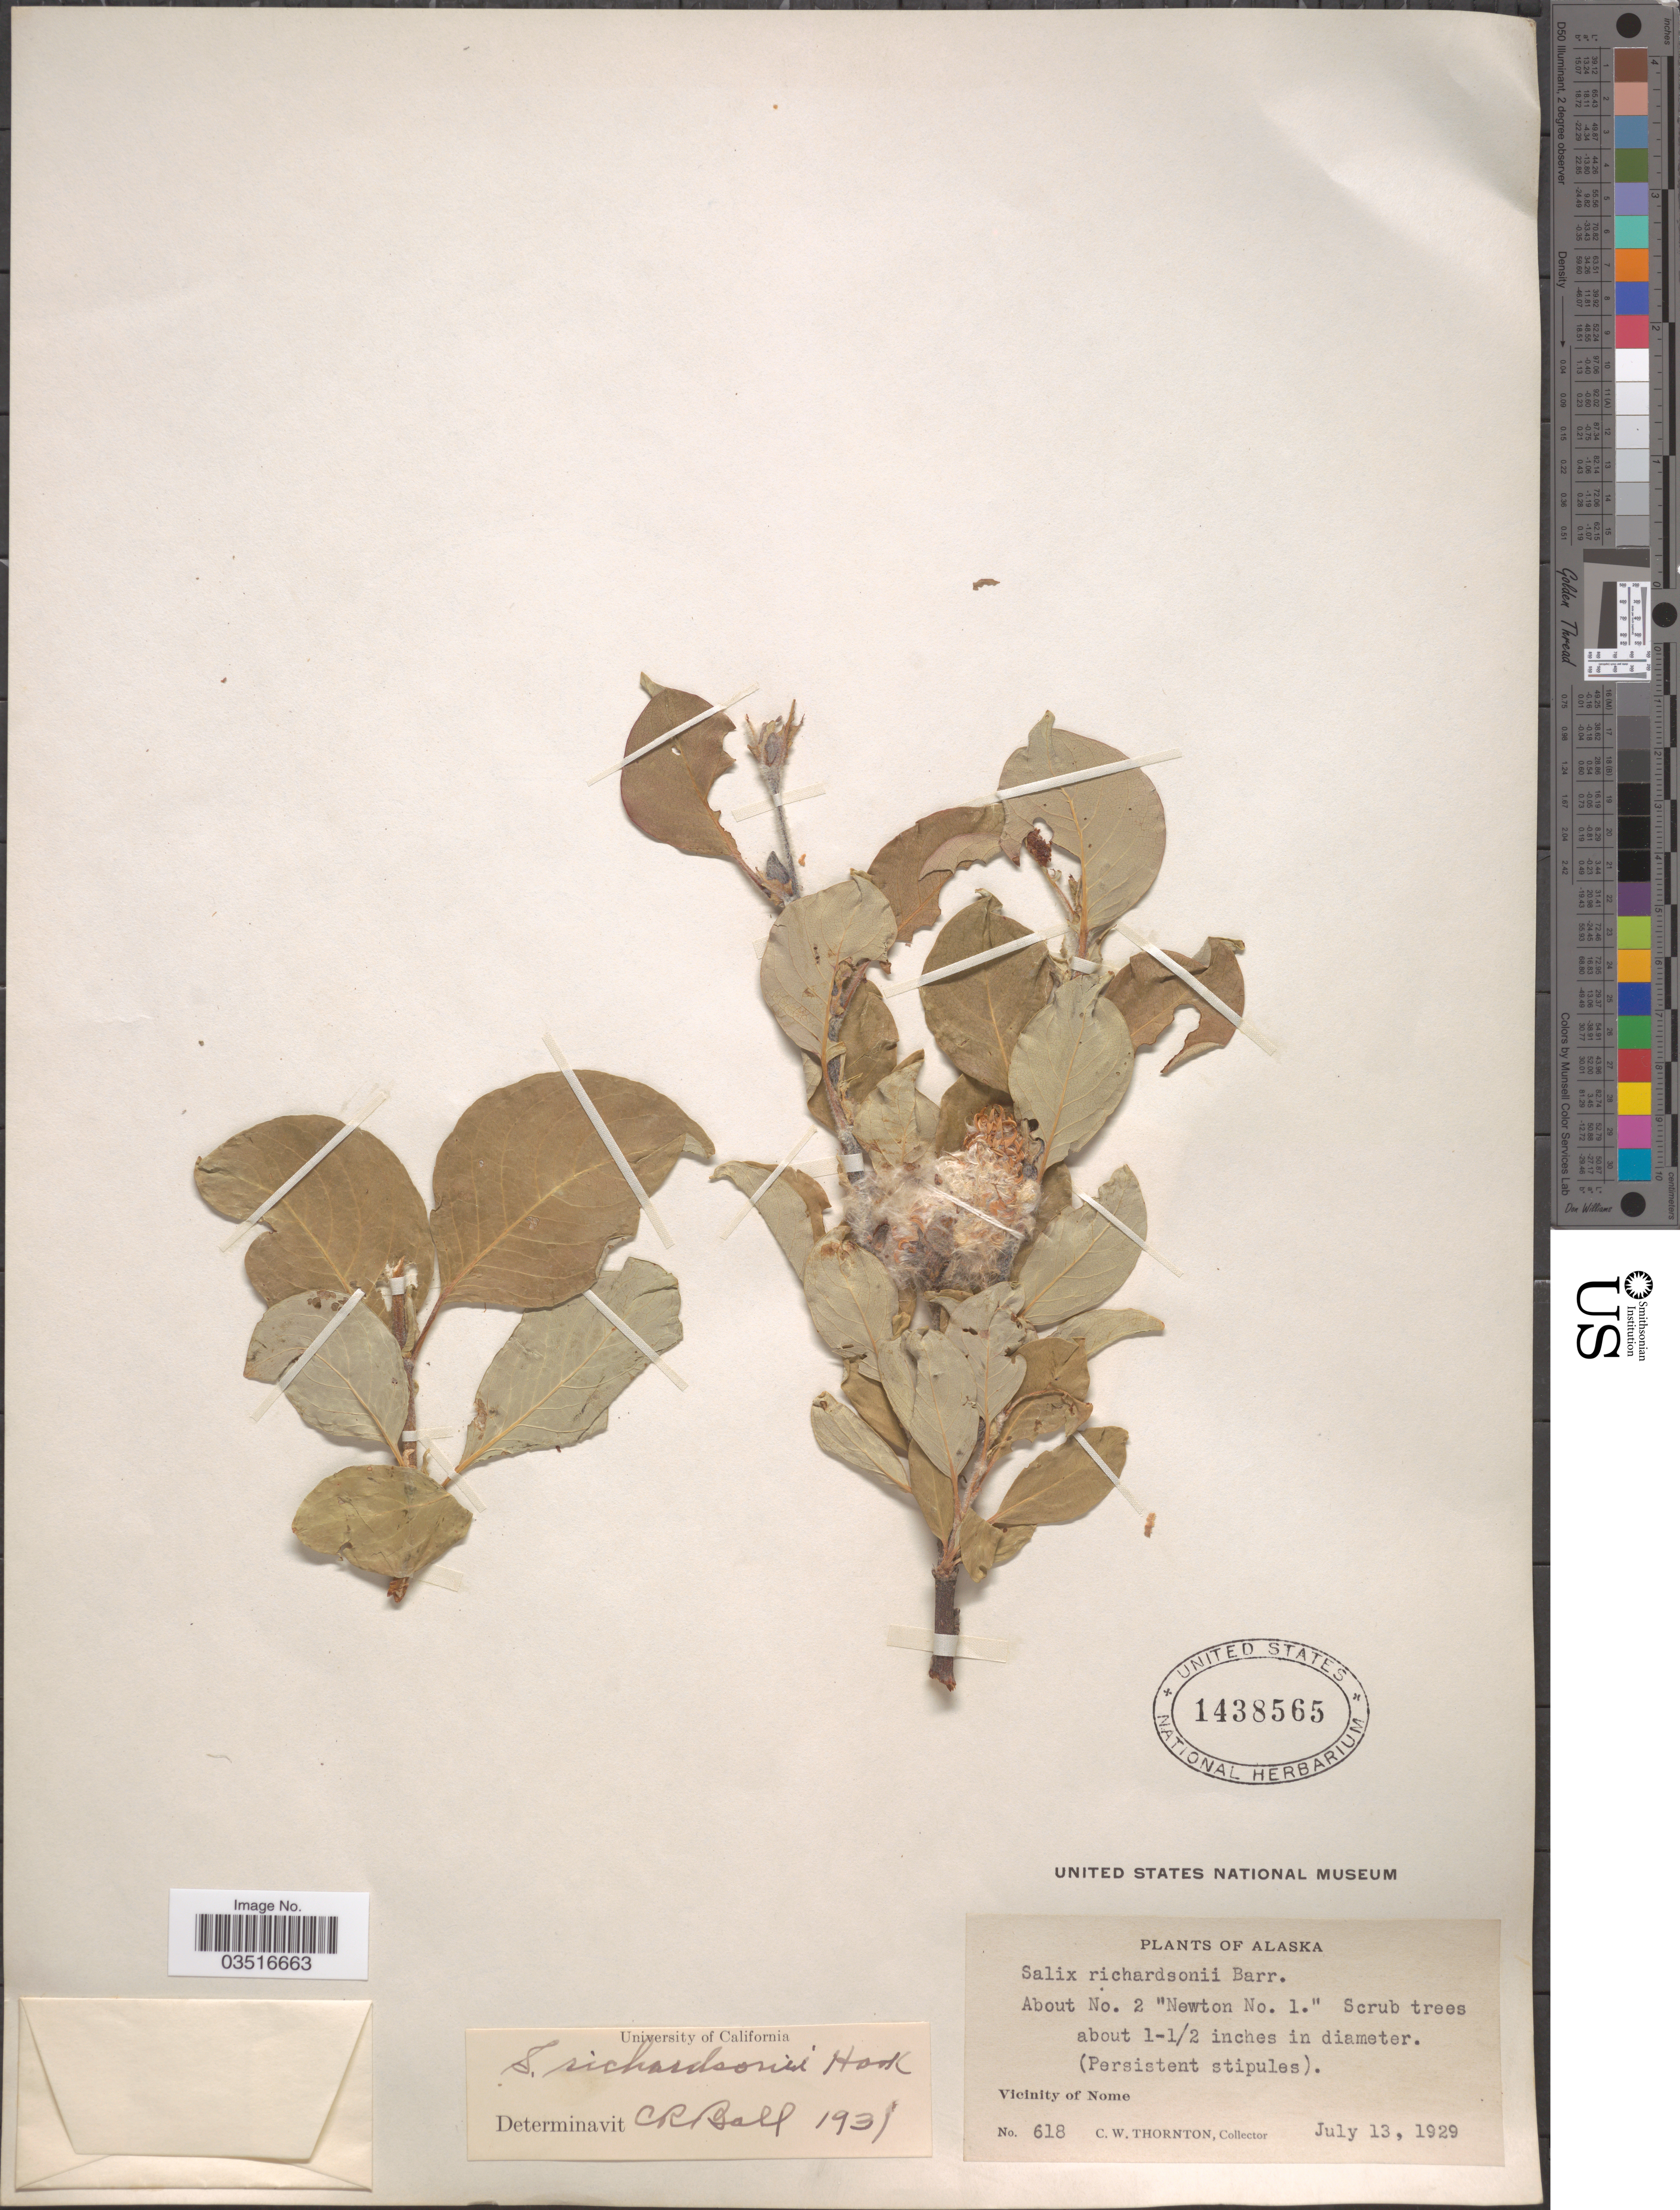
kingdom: Plantae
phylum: Tracheophyta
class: Magnoliopsida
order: Malpighiales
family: Salicaceae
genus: Salix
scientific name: Salix richardsonii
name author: Hook.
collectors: C. Thornton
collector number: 618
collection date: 1929-07-13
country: United States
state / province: Alaska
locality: Vicinity of Nome.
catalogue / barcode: US 1438565